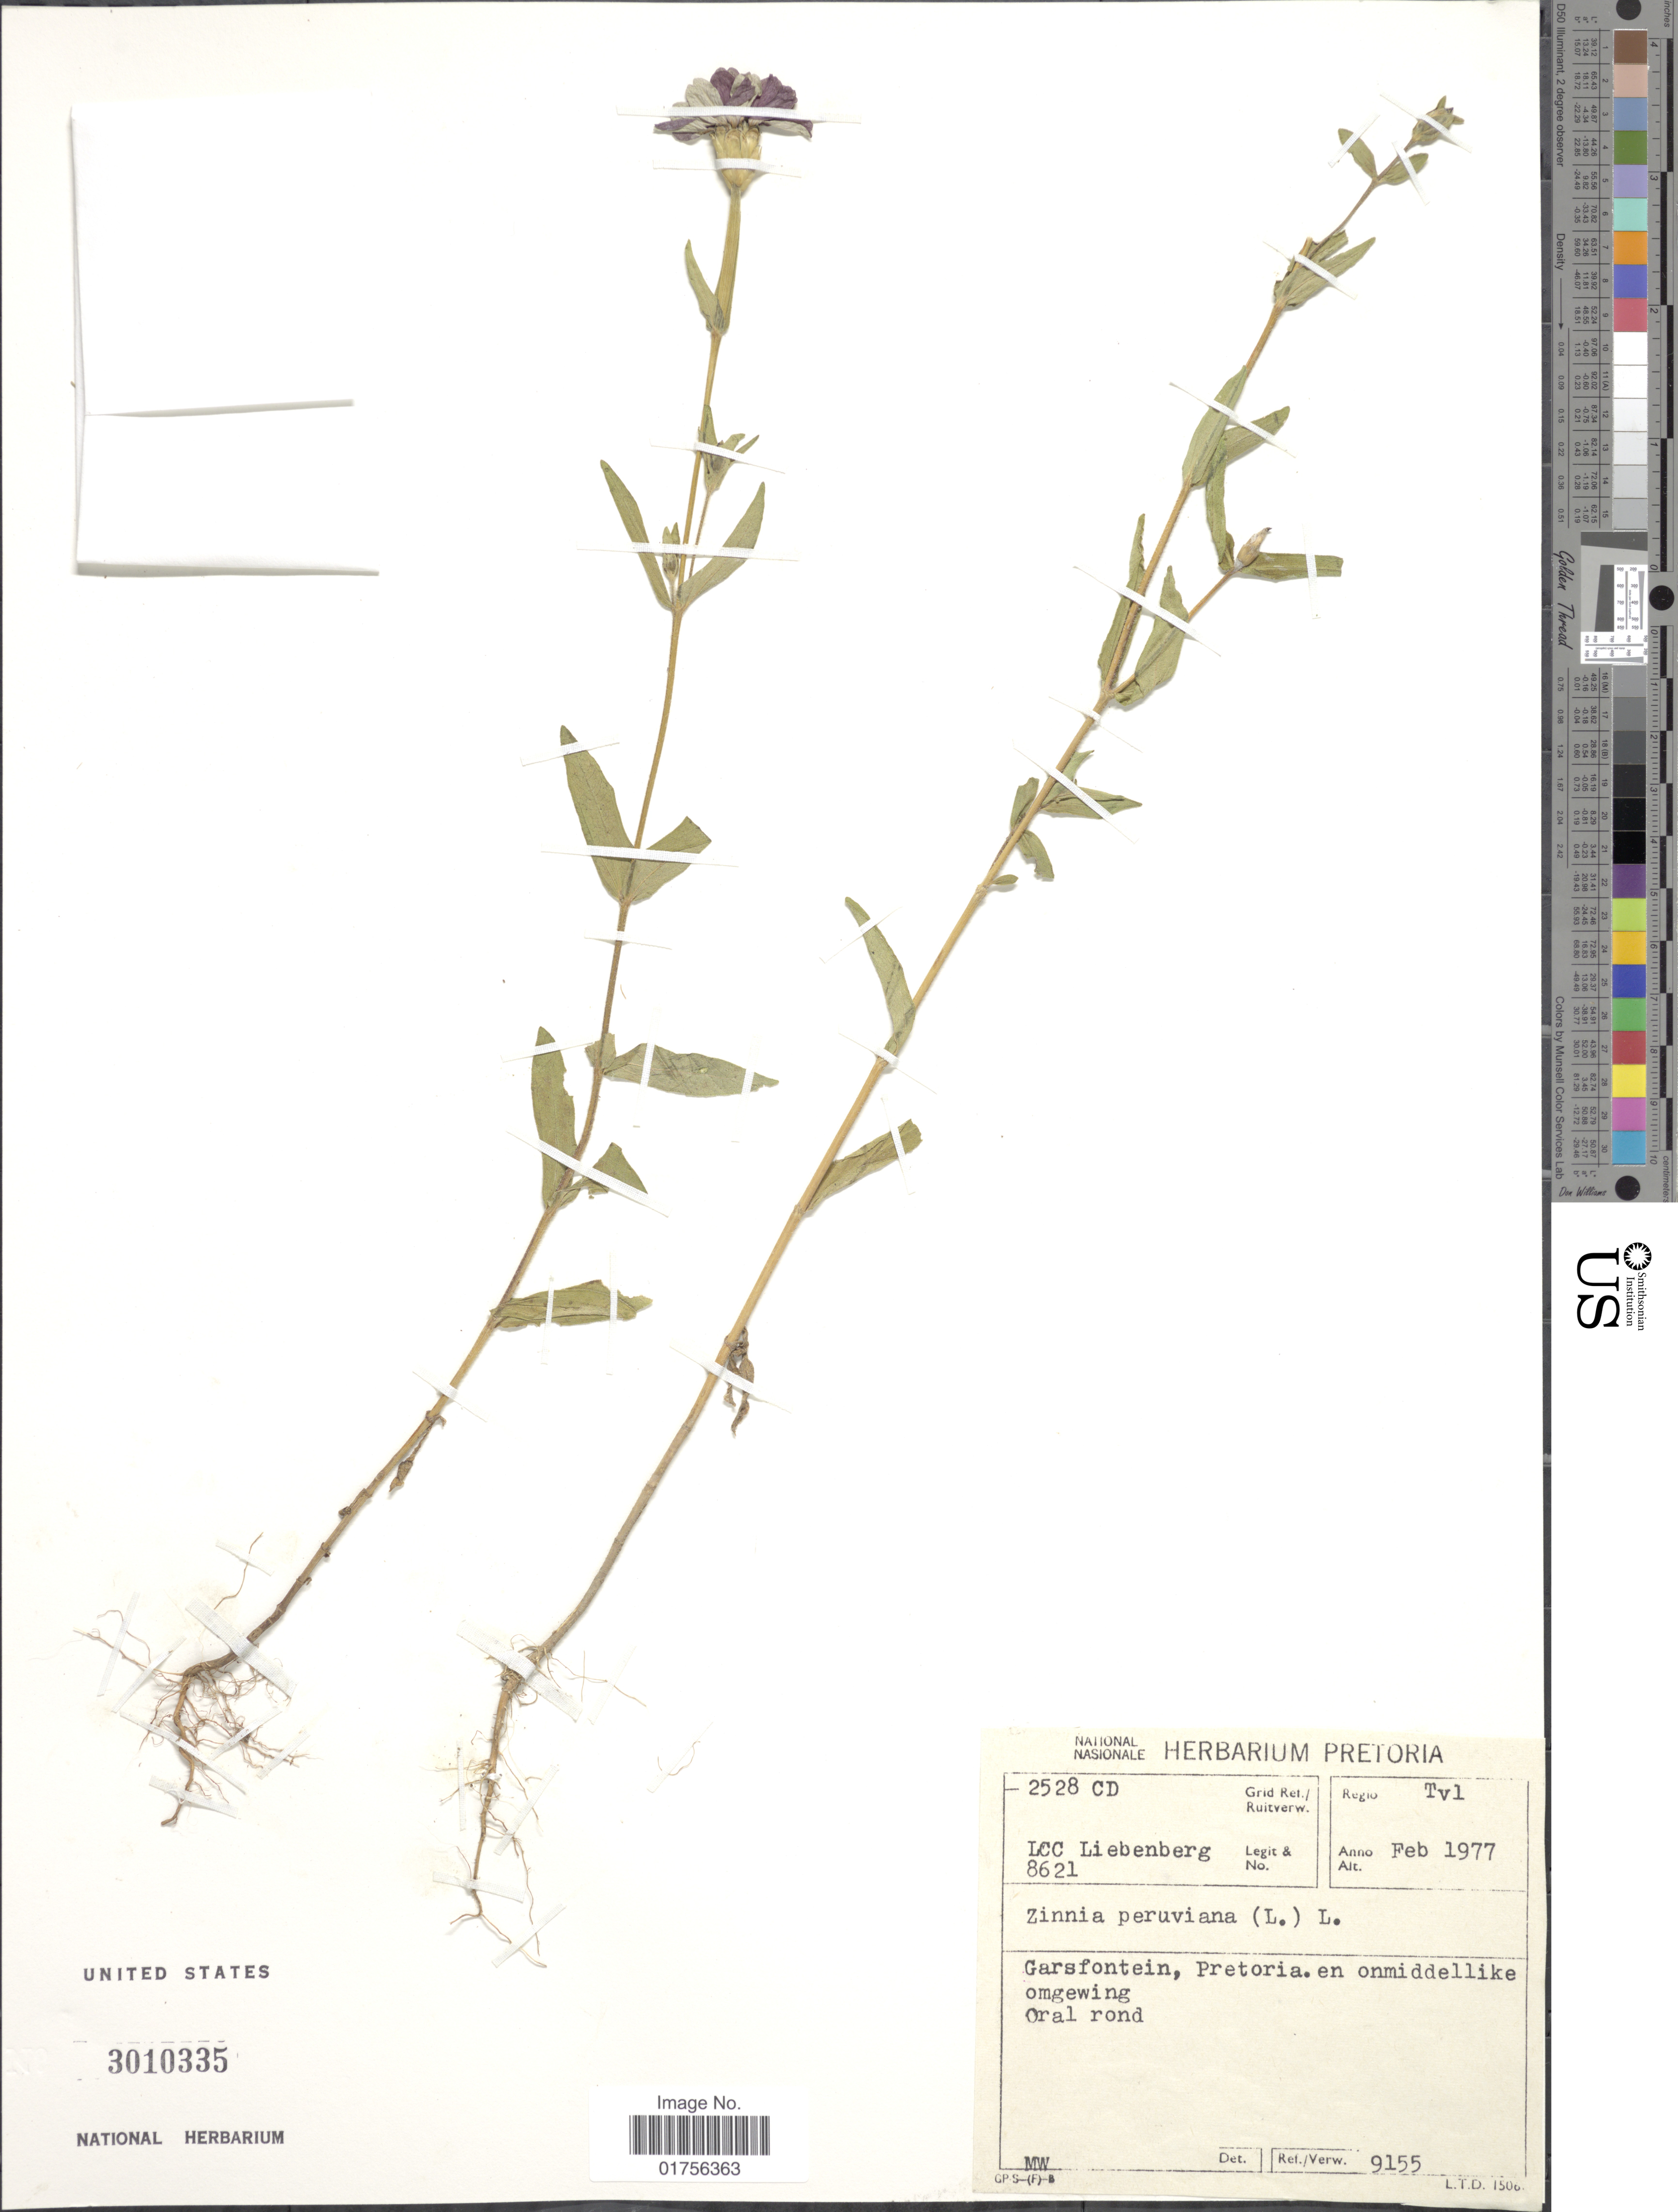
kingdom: Plantae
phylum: Tracheophyta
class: Magnoliopsida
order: Asterales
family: Asteraceae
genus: Zinnia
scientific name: Zinnia multiflora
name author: L.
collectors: L. Liebenberg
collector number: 8621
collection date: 1977-02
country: South Africa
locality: Regio Tvl, Grid Ref./Ruitverw. 2528 CD, Garsfontein, Pretoria, en onmiddellike omgewing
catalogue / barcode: US 3010335